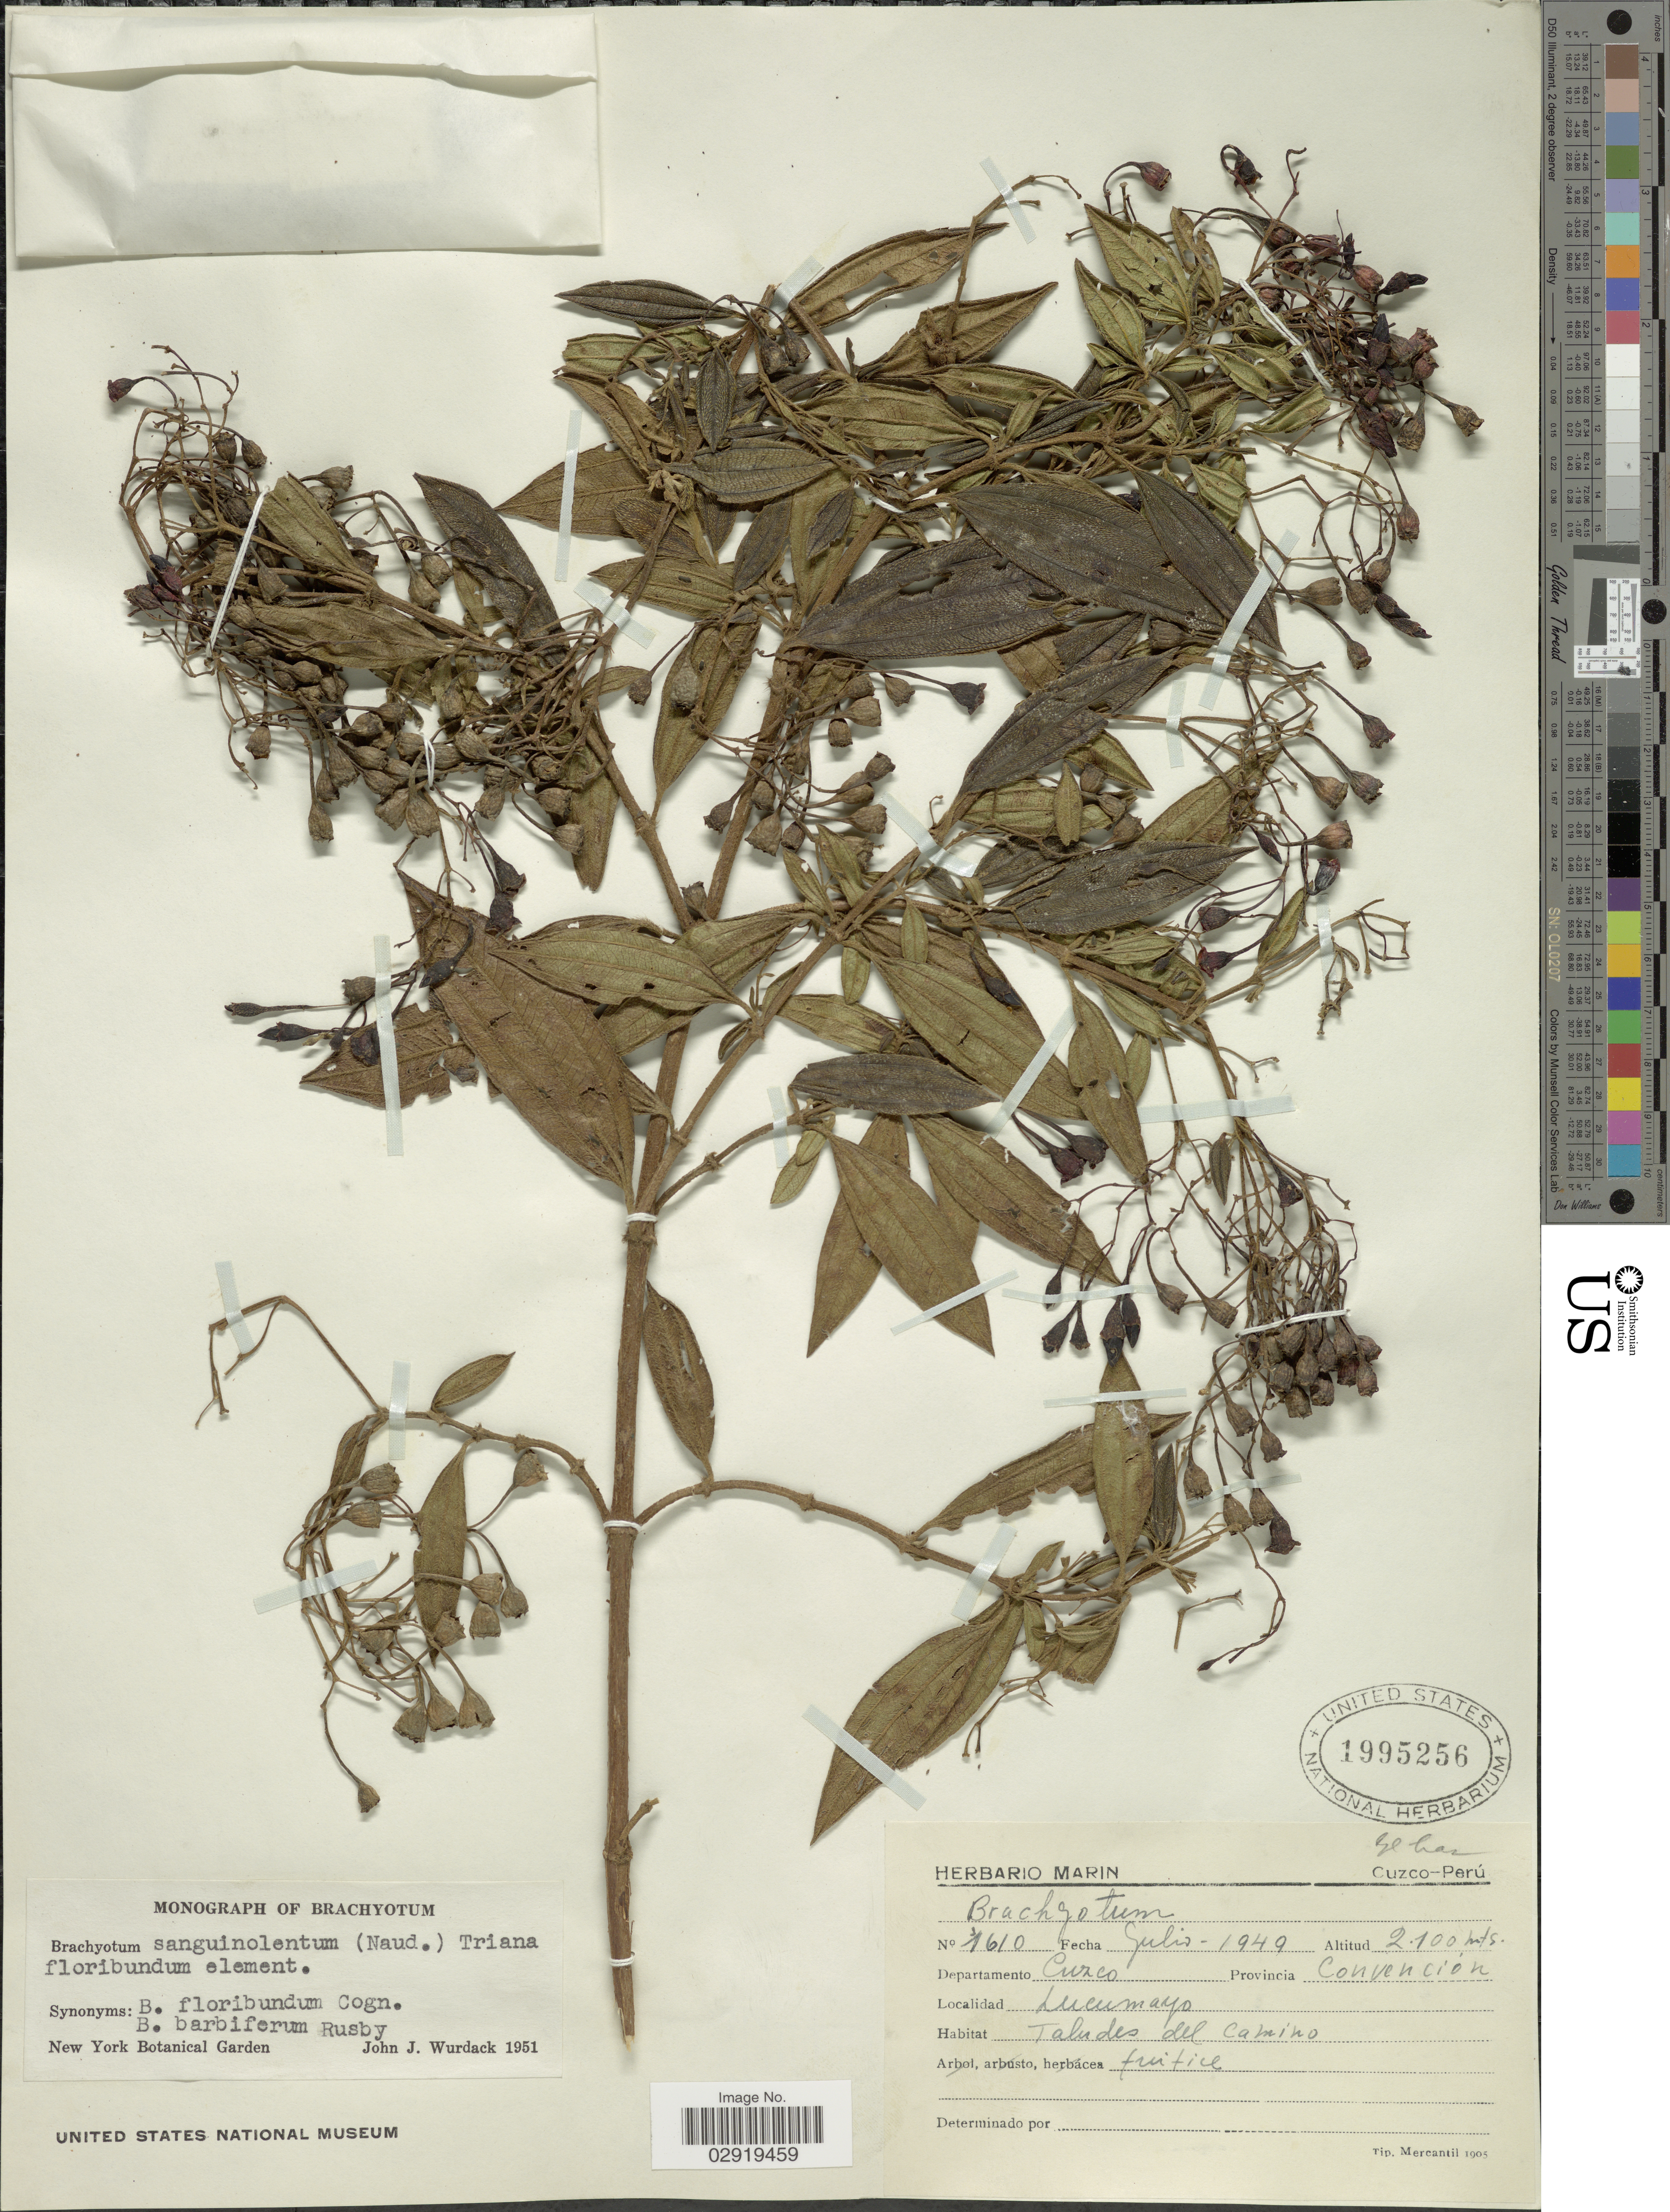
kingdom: Plantae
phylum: Tracheophyta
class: Magnoliopsida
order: Myrtales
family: Melastomataceae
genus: Brachyotum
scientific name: Brachyotum sanguinolentum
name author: (Naudin) Triana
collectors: ex herb. Marin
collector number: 1610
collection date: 1949-07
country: Peru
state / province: Cusco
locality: Departamento Cuzco. Provincia Convención. Lucumayo.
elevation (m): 2100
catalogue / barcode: US 1995256